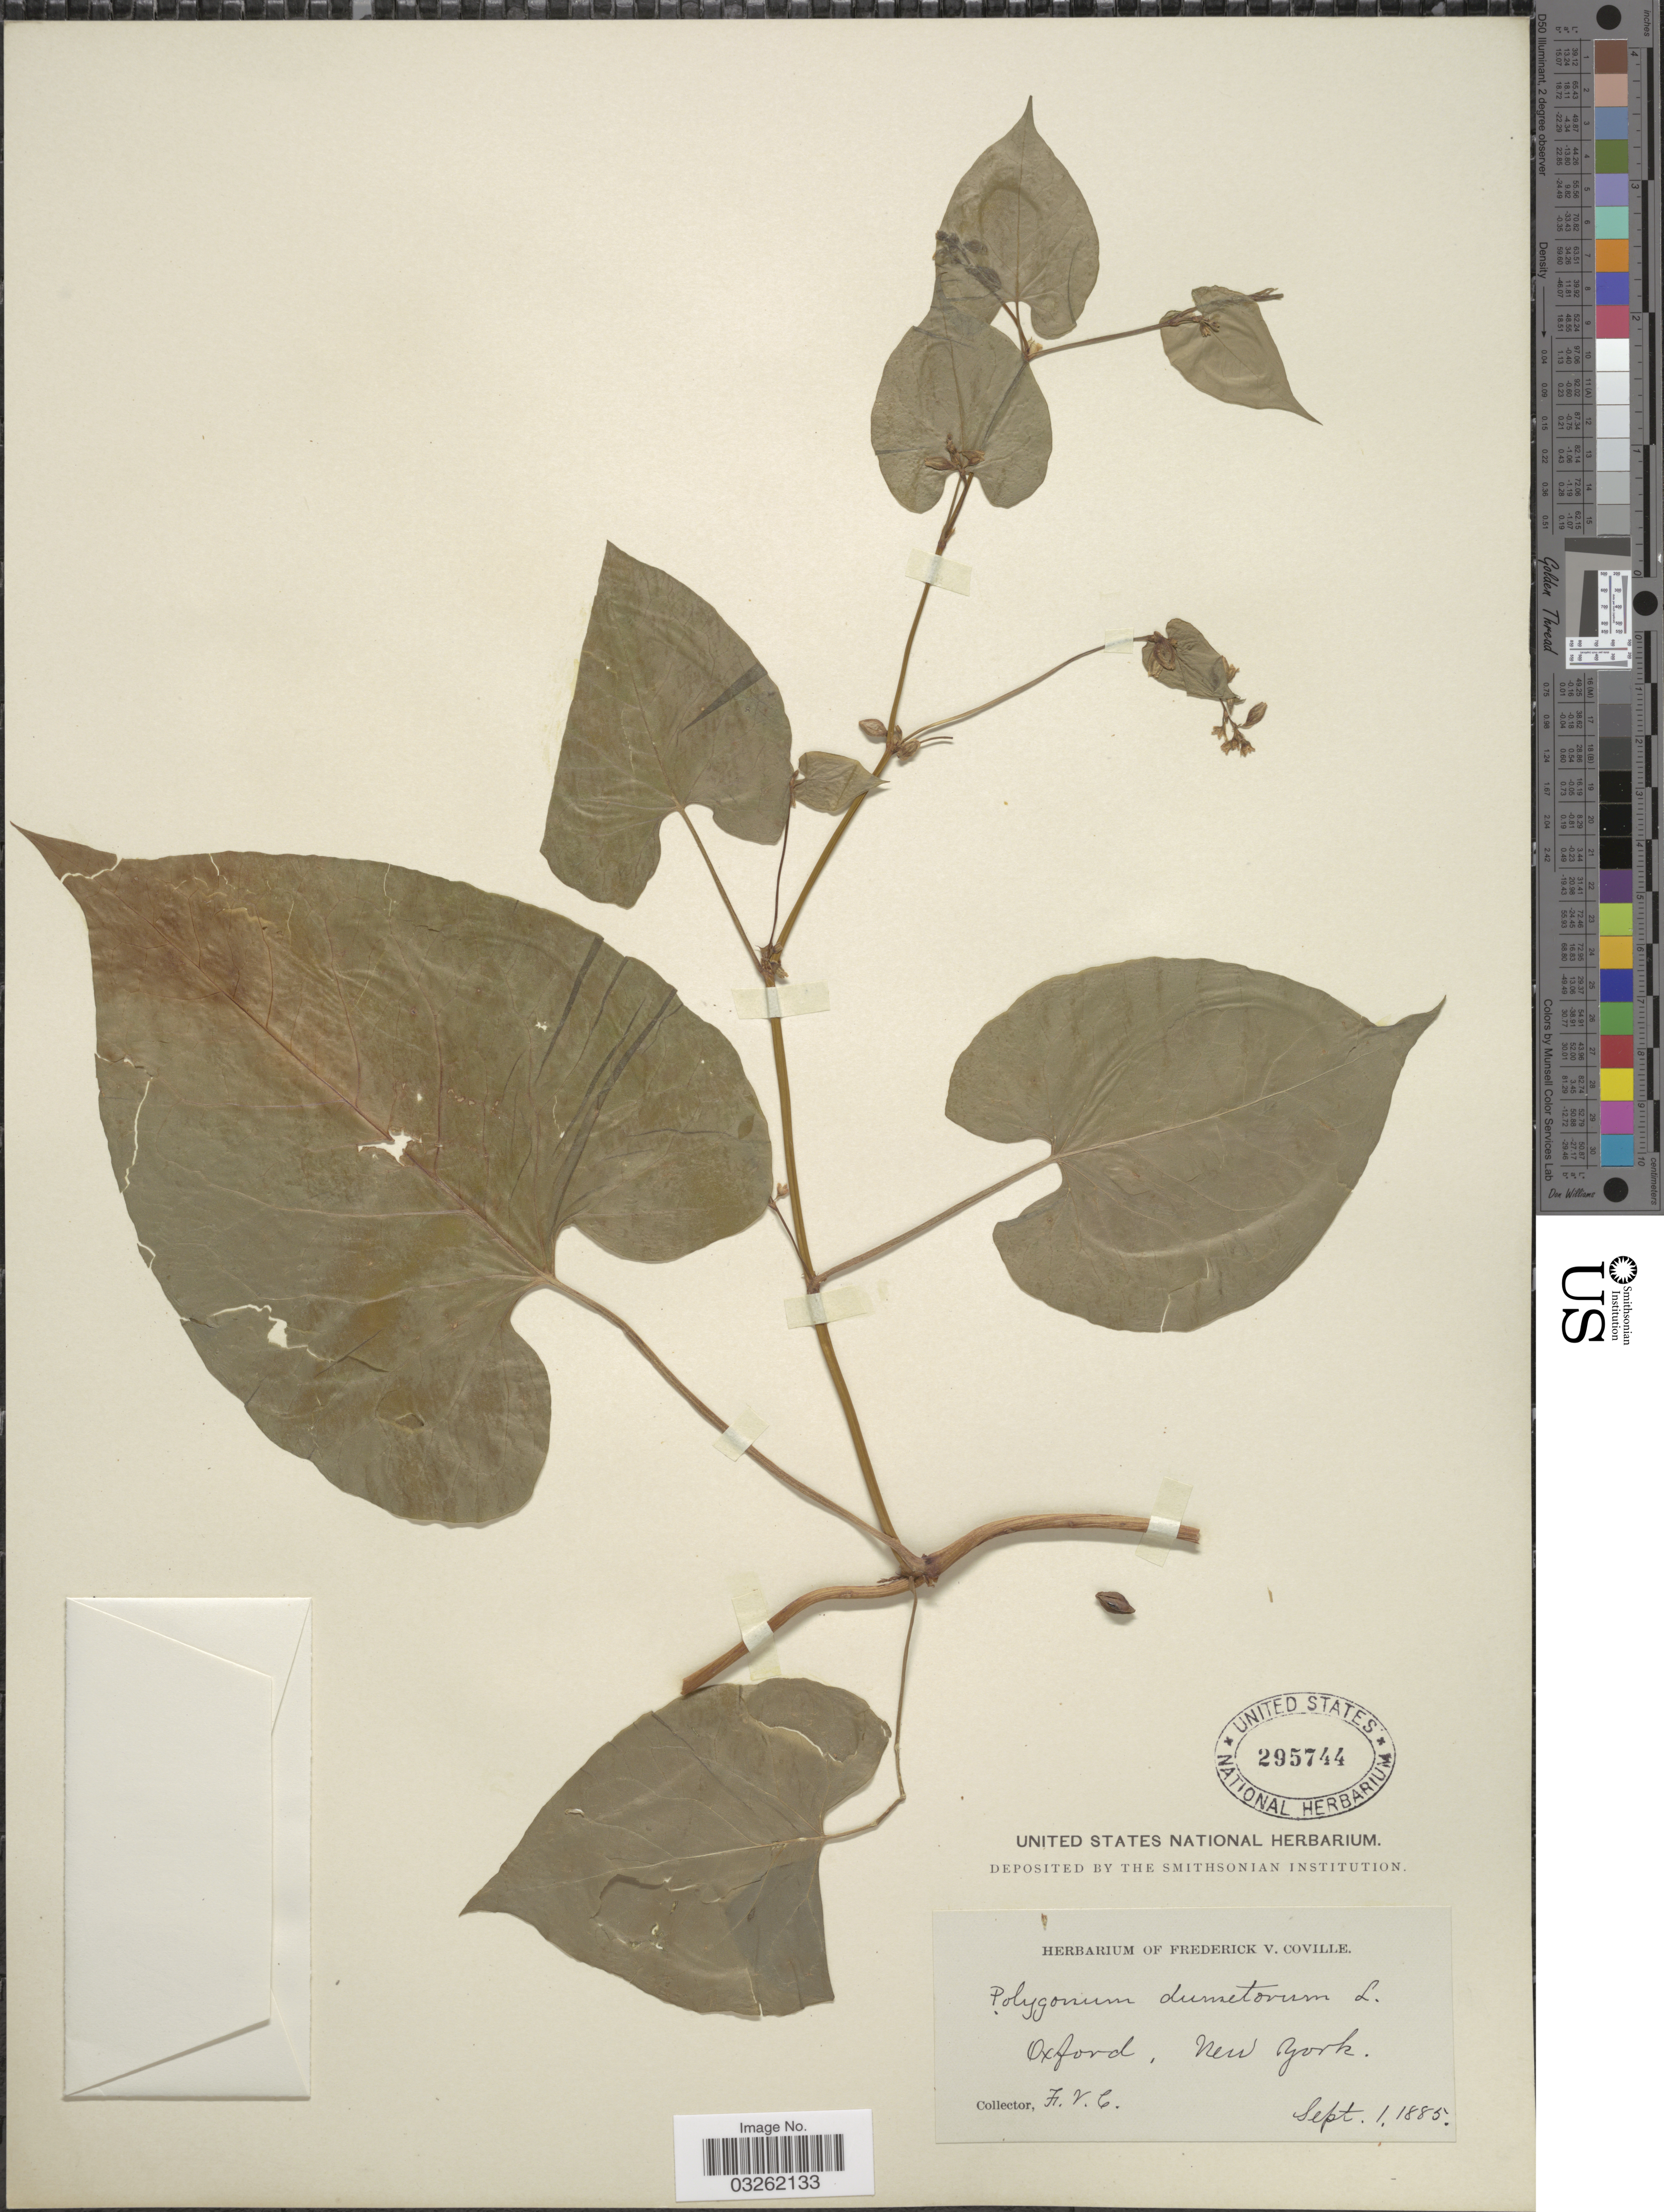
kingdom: Plantae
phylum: Tracheophyta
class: Magnoliopsida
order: Caryophyllales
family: Polygonaceae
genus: Fallopia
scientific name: Fallopia scandens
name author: (L.) Holub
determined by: Strong, Mark T., (BOT), Smithsonian Institution - National Museum of Natural History (UNITED STATES)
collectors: F. V. Coville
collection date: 1885-09-01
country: United States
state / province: New York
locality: Oxford.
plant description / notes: Fallopia cristata (Engelm. & A. Gray) Holub here treated as a heterotypic synonym.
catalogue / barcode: US 295744